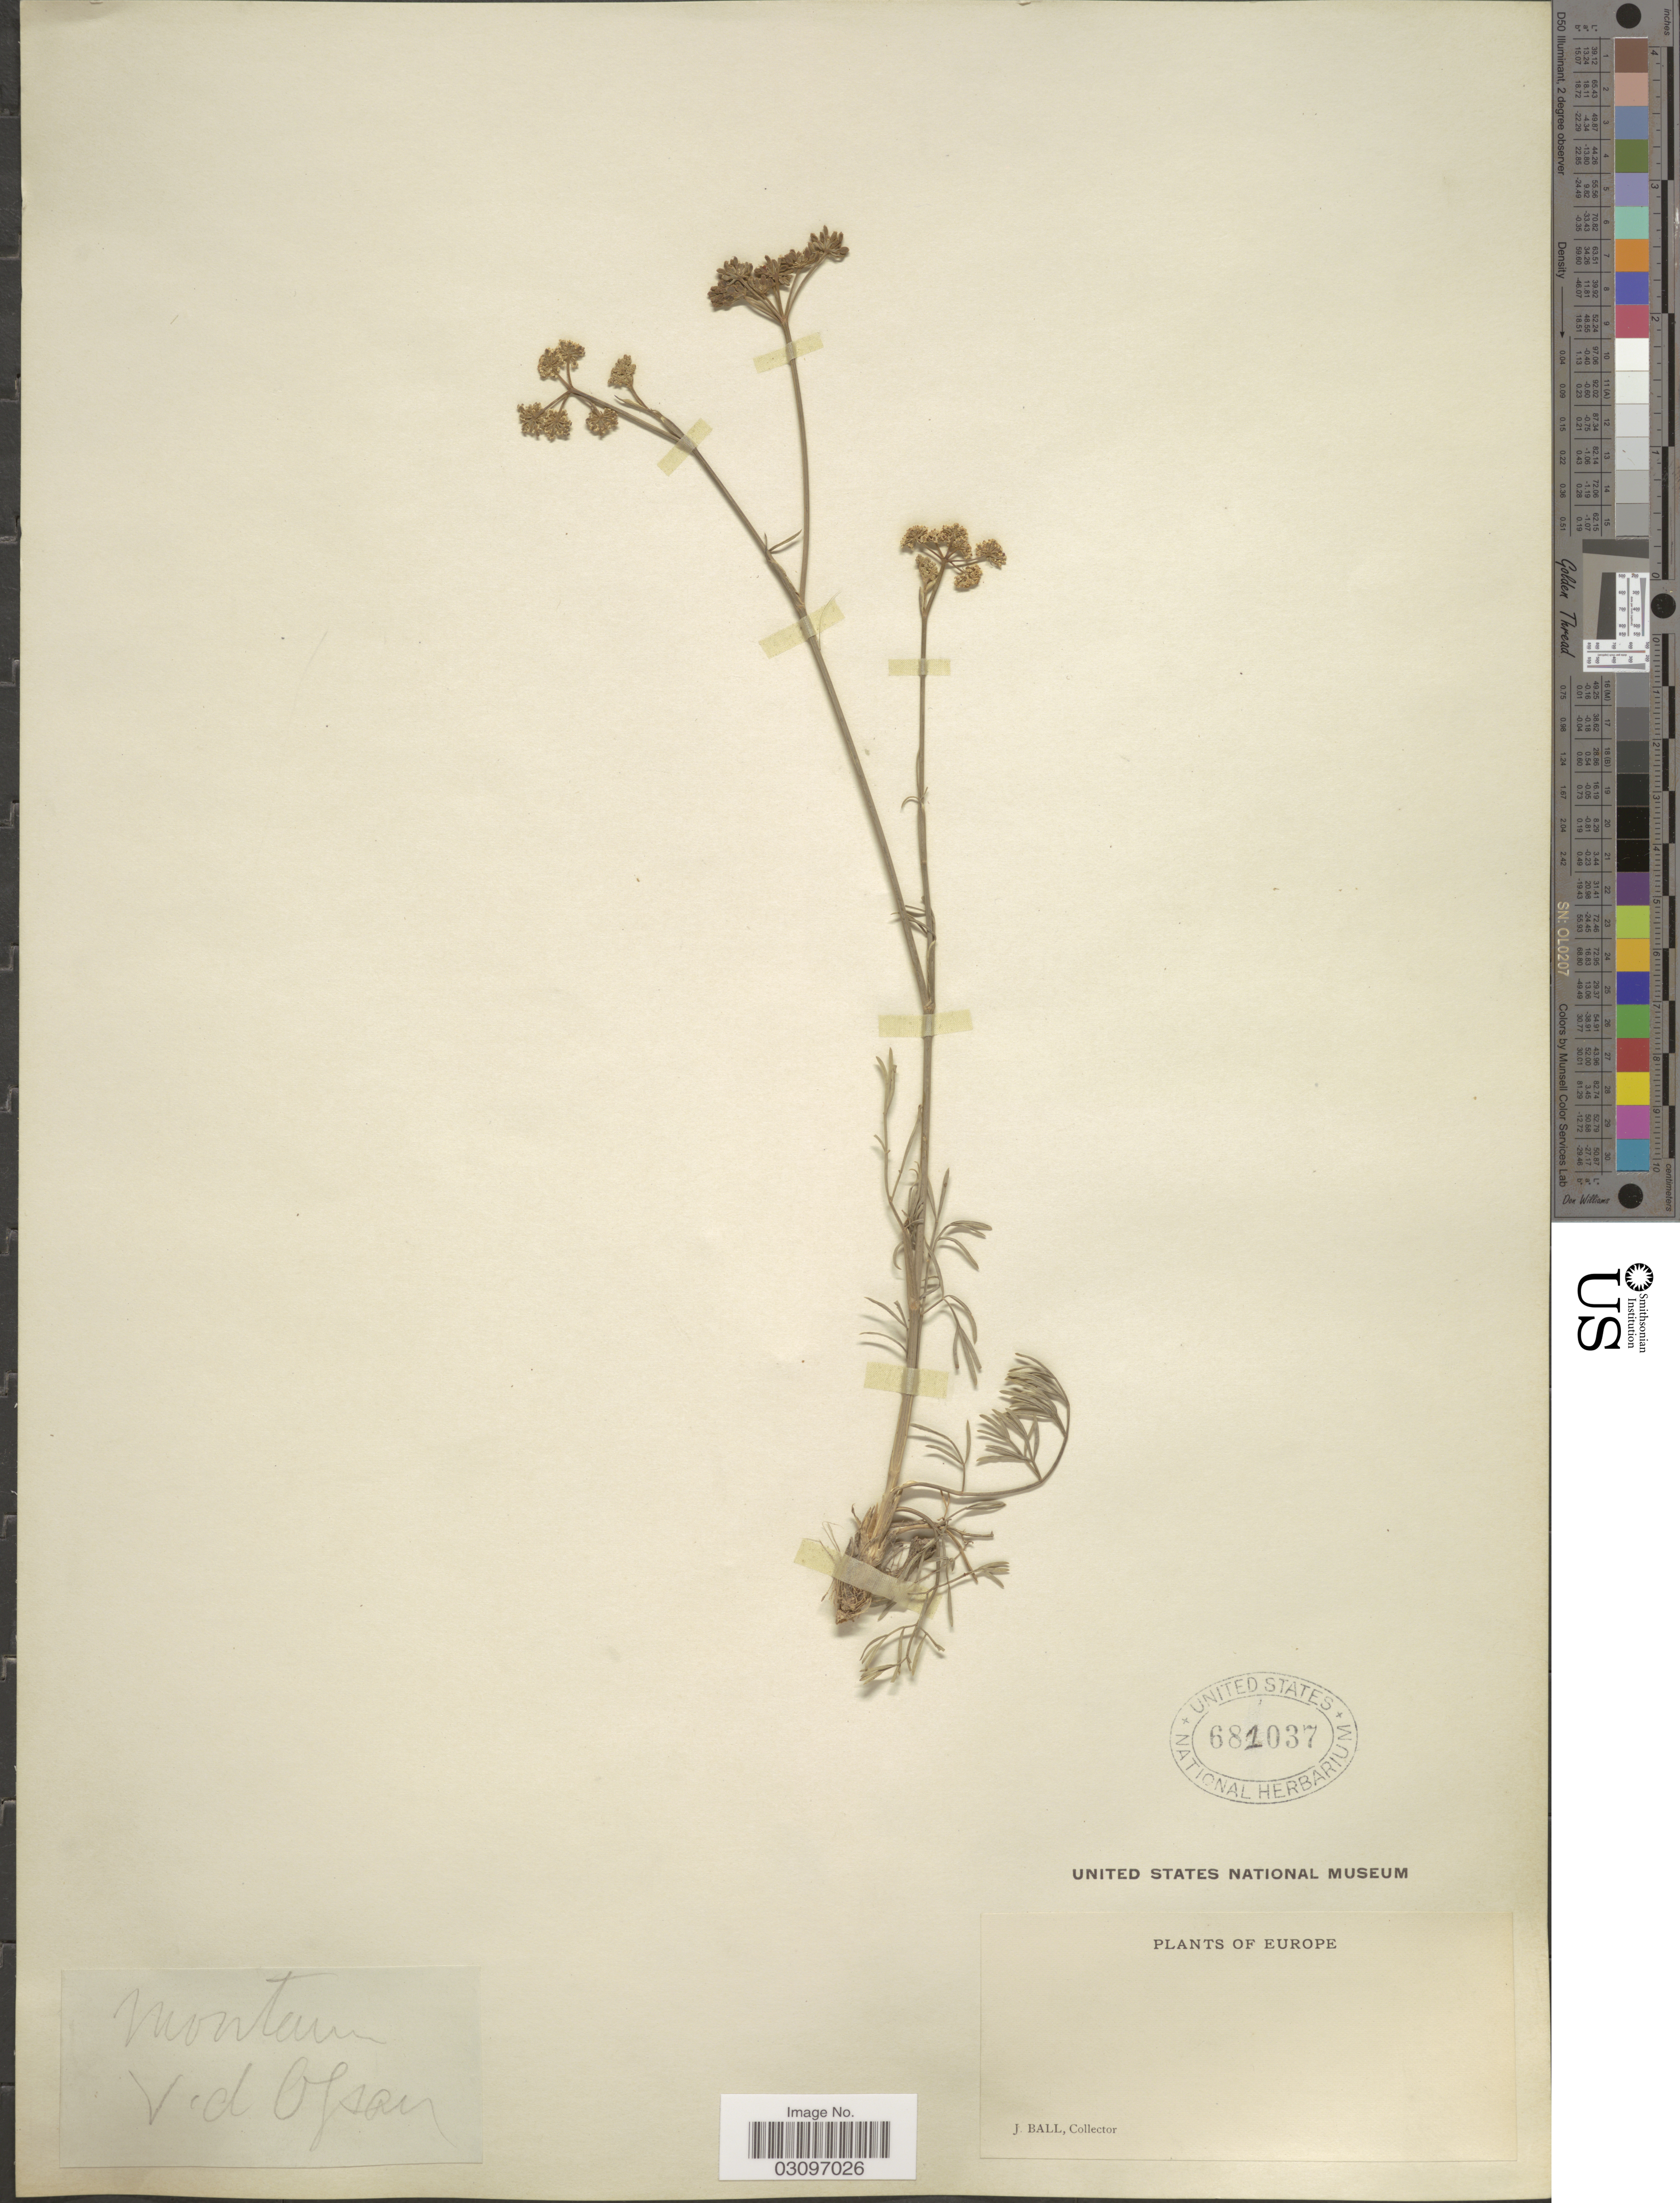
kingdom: Plantae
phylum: Tracheophyta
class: Magnoliopsida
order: Apiales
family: Apiaceae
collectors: J. Ball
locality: Montam v.d Ossan. [interpreted] Europe.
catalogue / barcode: US 681037